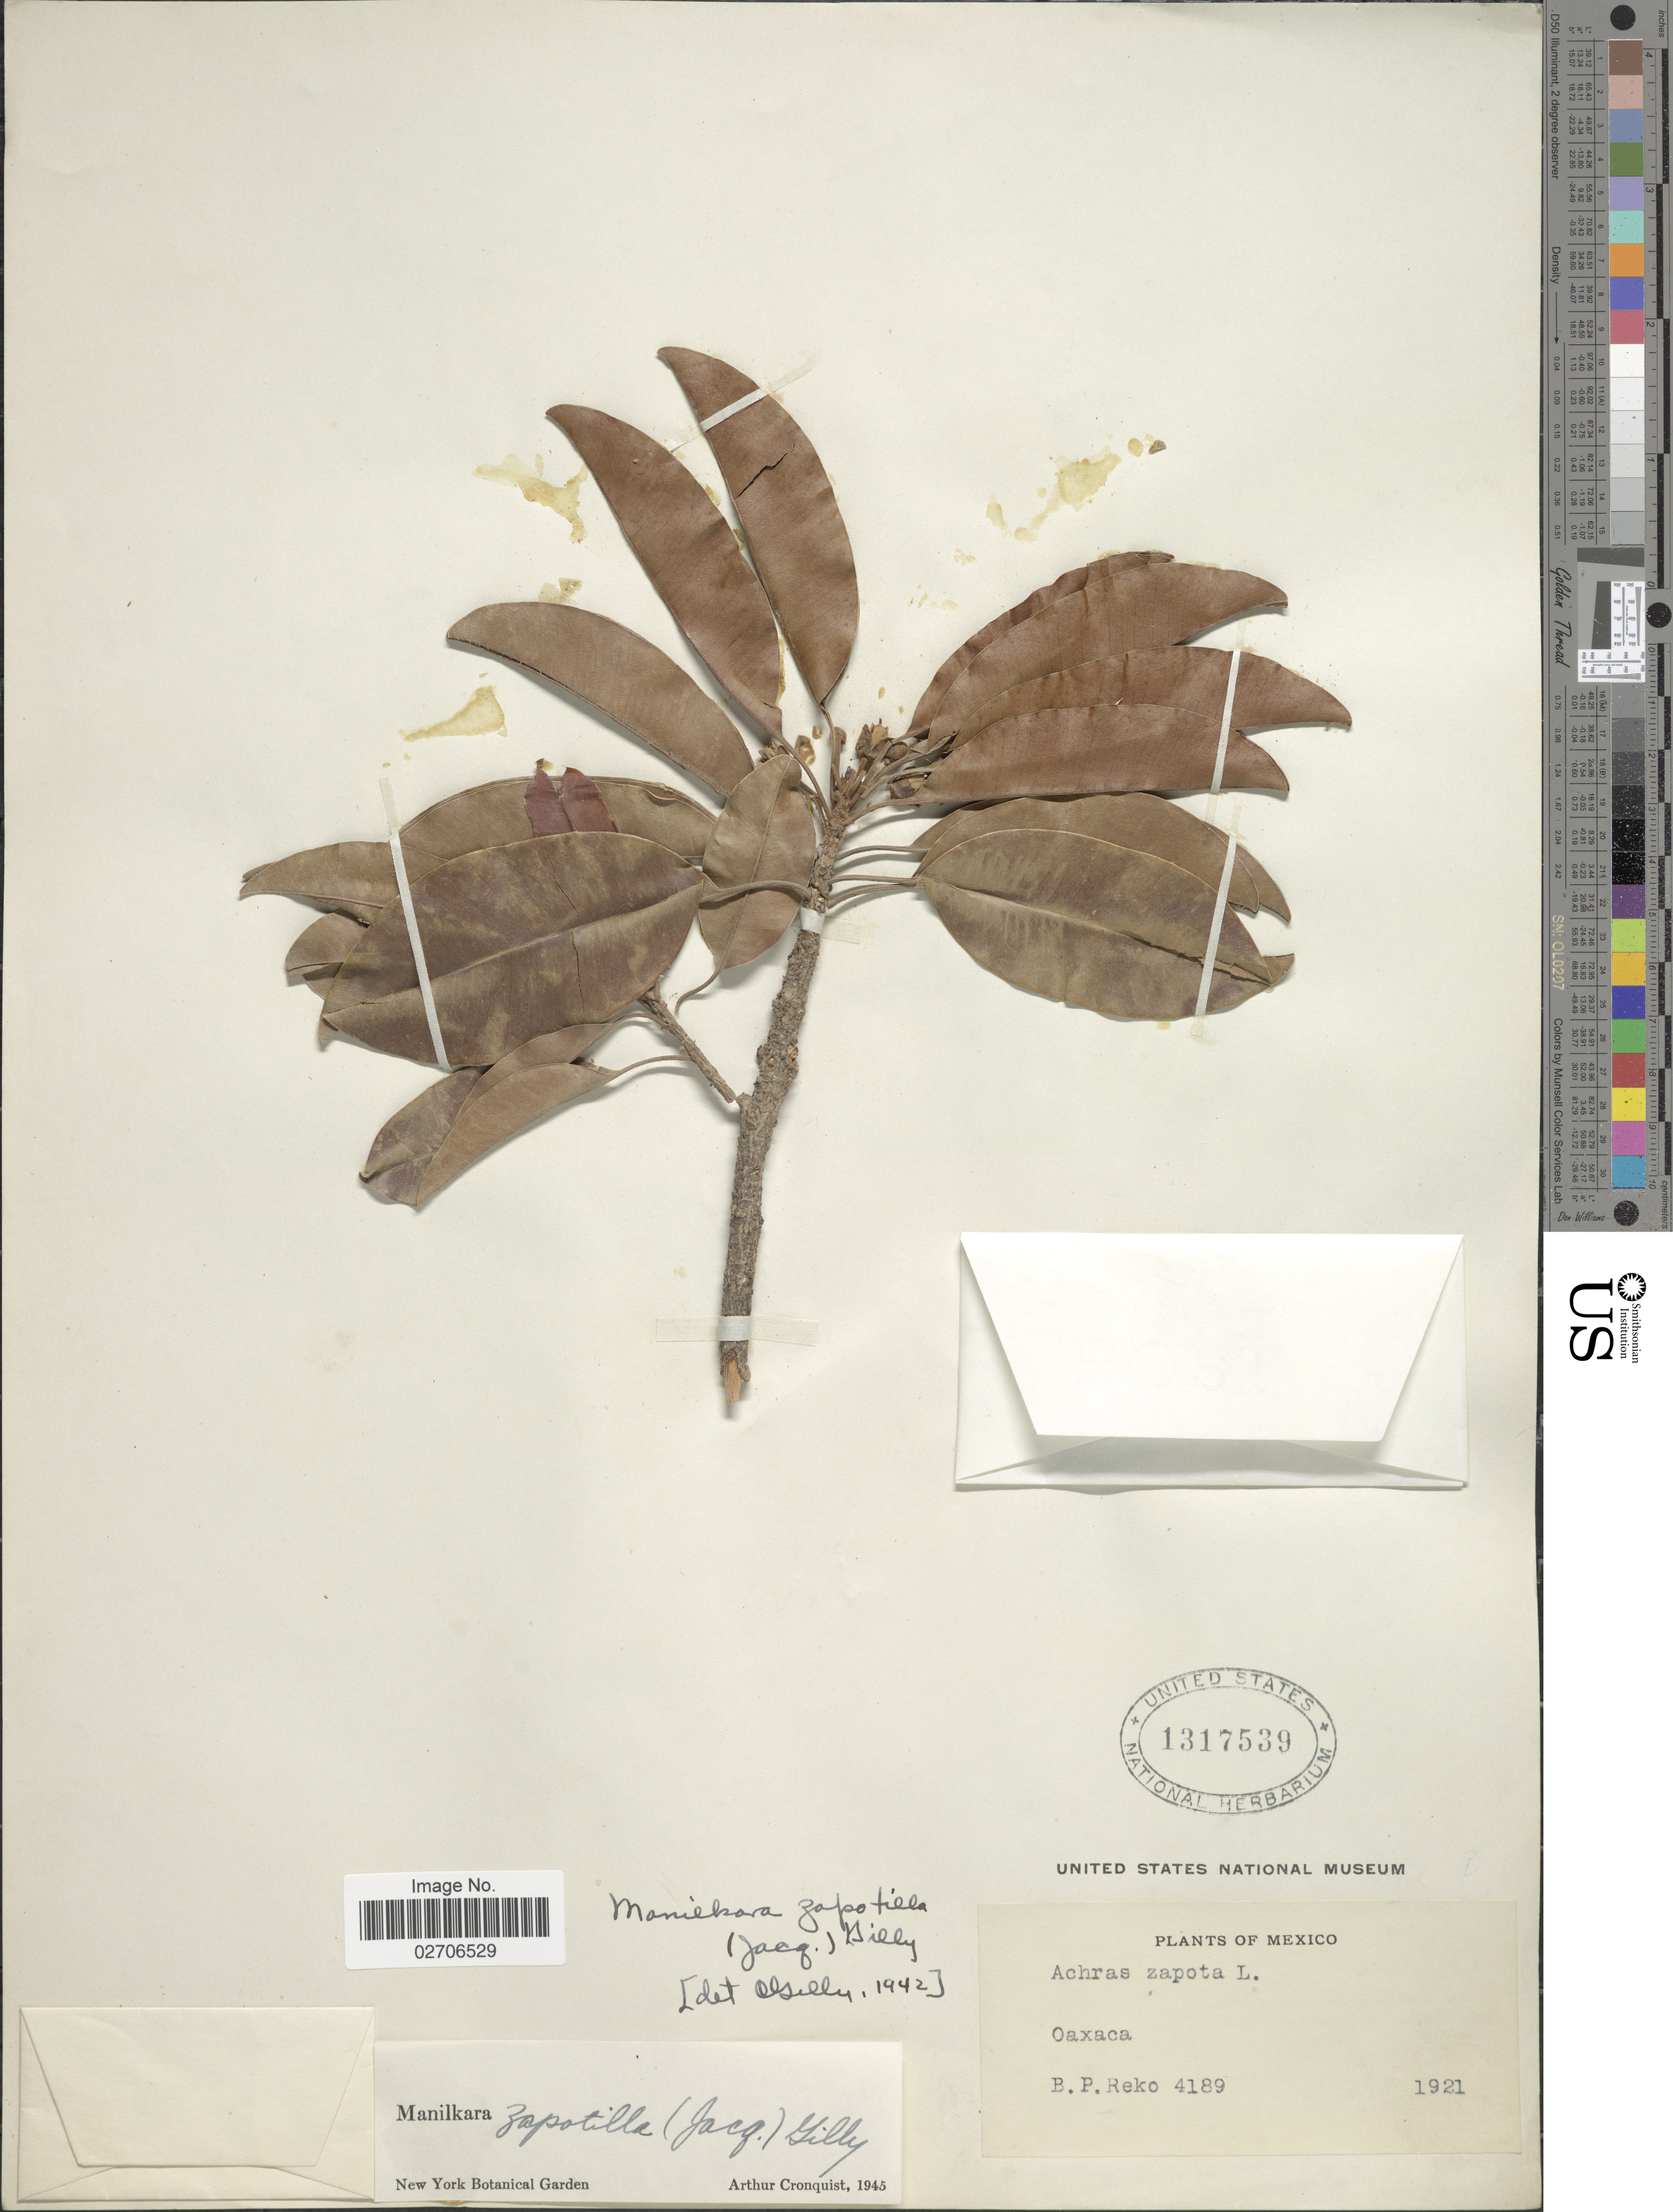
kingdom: Plantae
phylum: Tracheophyta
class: Magnoliopsida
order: Ericales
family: Sapotaceae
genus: Manilkara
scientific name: Manilkara zapota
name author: (L.) P. Royen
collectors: B. P. Reko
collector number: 4189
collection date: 1921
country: Mexico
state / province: Oaxaca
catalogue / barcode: US 1317539